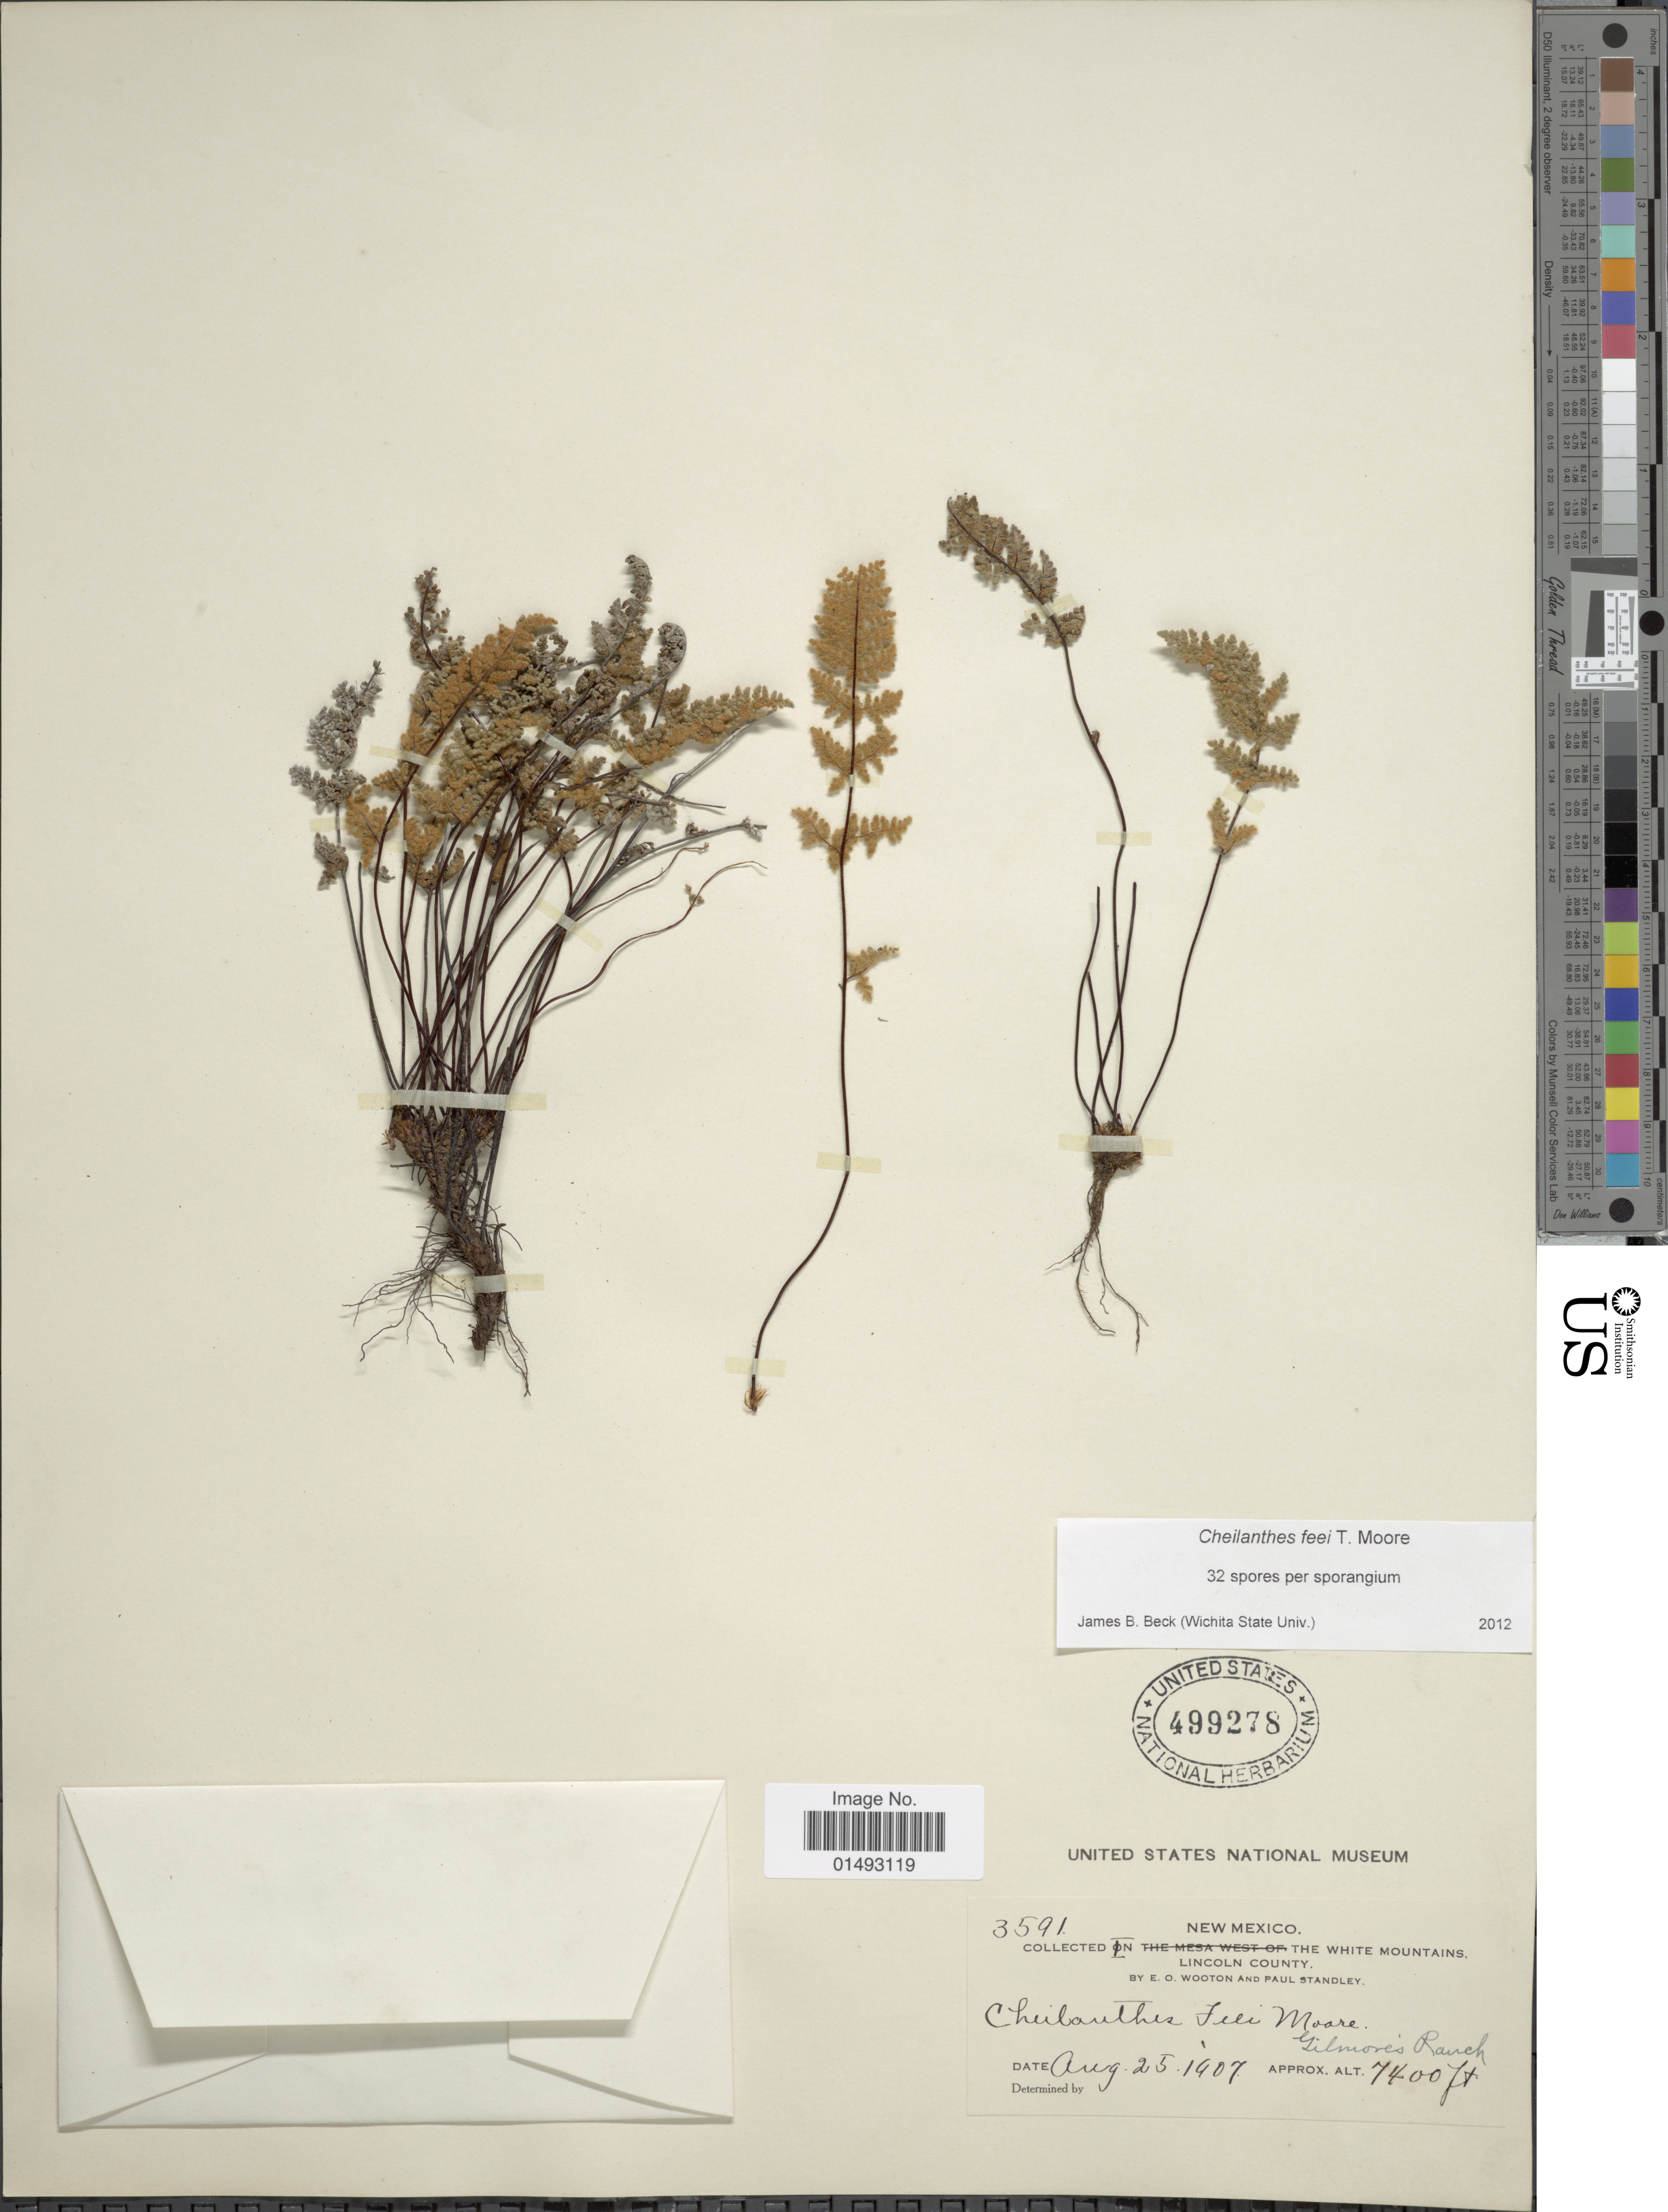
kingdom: Plantae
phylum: Tracheophyta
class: Polypodiopsida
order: Polypodiales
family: Pteridaceae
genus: Myriopteris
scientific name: Myriopteris gracilis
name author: Fée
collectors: E. O. Wooton & P. C. Standley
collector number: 3591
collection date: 1907-08-25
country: United States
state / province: New Mexico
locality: In the White Mountains, Lincoln County, Gilmores Ranch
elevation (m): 2256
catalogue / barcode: US 499278